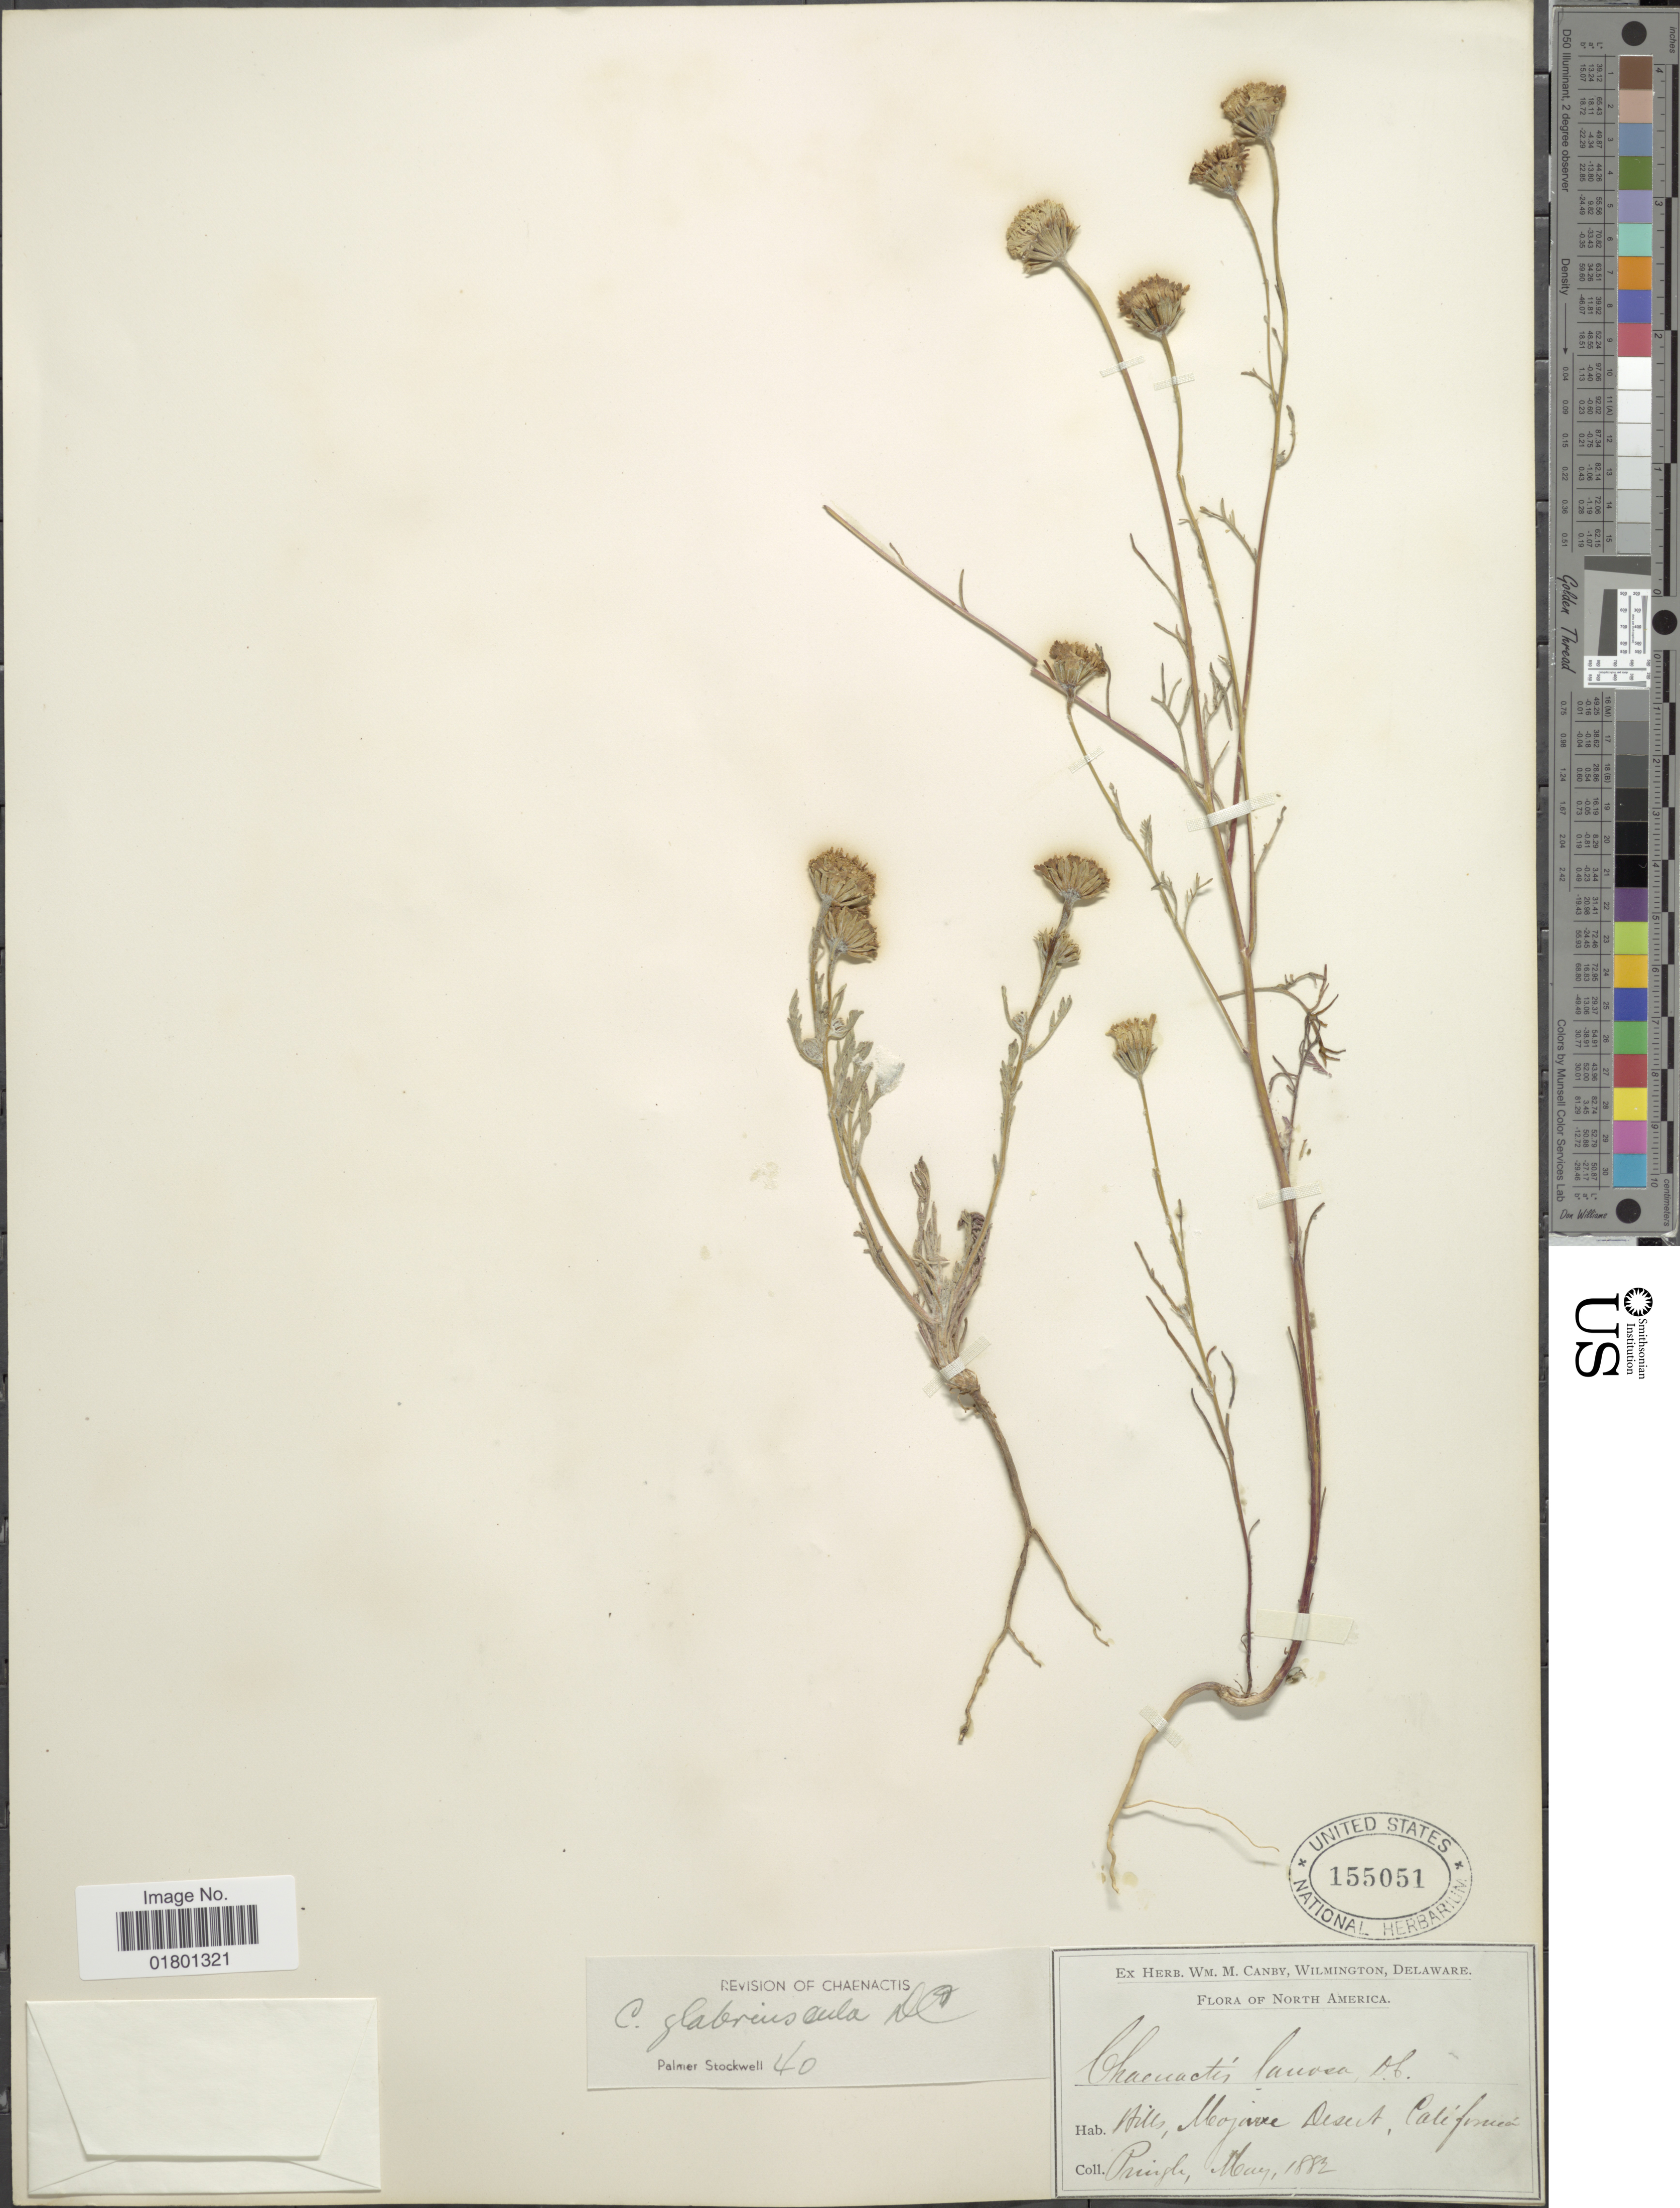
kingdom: Plantae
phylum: Tracheophyta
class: Magnoliopsida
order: Asterales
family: Asteraceae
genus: Chaenactis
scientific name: Chaenactis glabriuscula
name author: DC.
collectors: -- Pringle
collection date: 1882-05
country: United States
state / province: California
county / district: San Bernardino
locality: Hills, Mojave Desert, North America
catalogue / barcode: US 155051